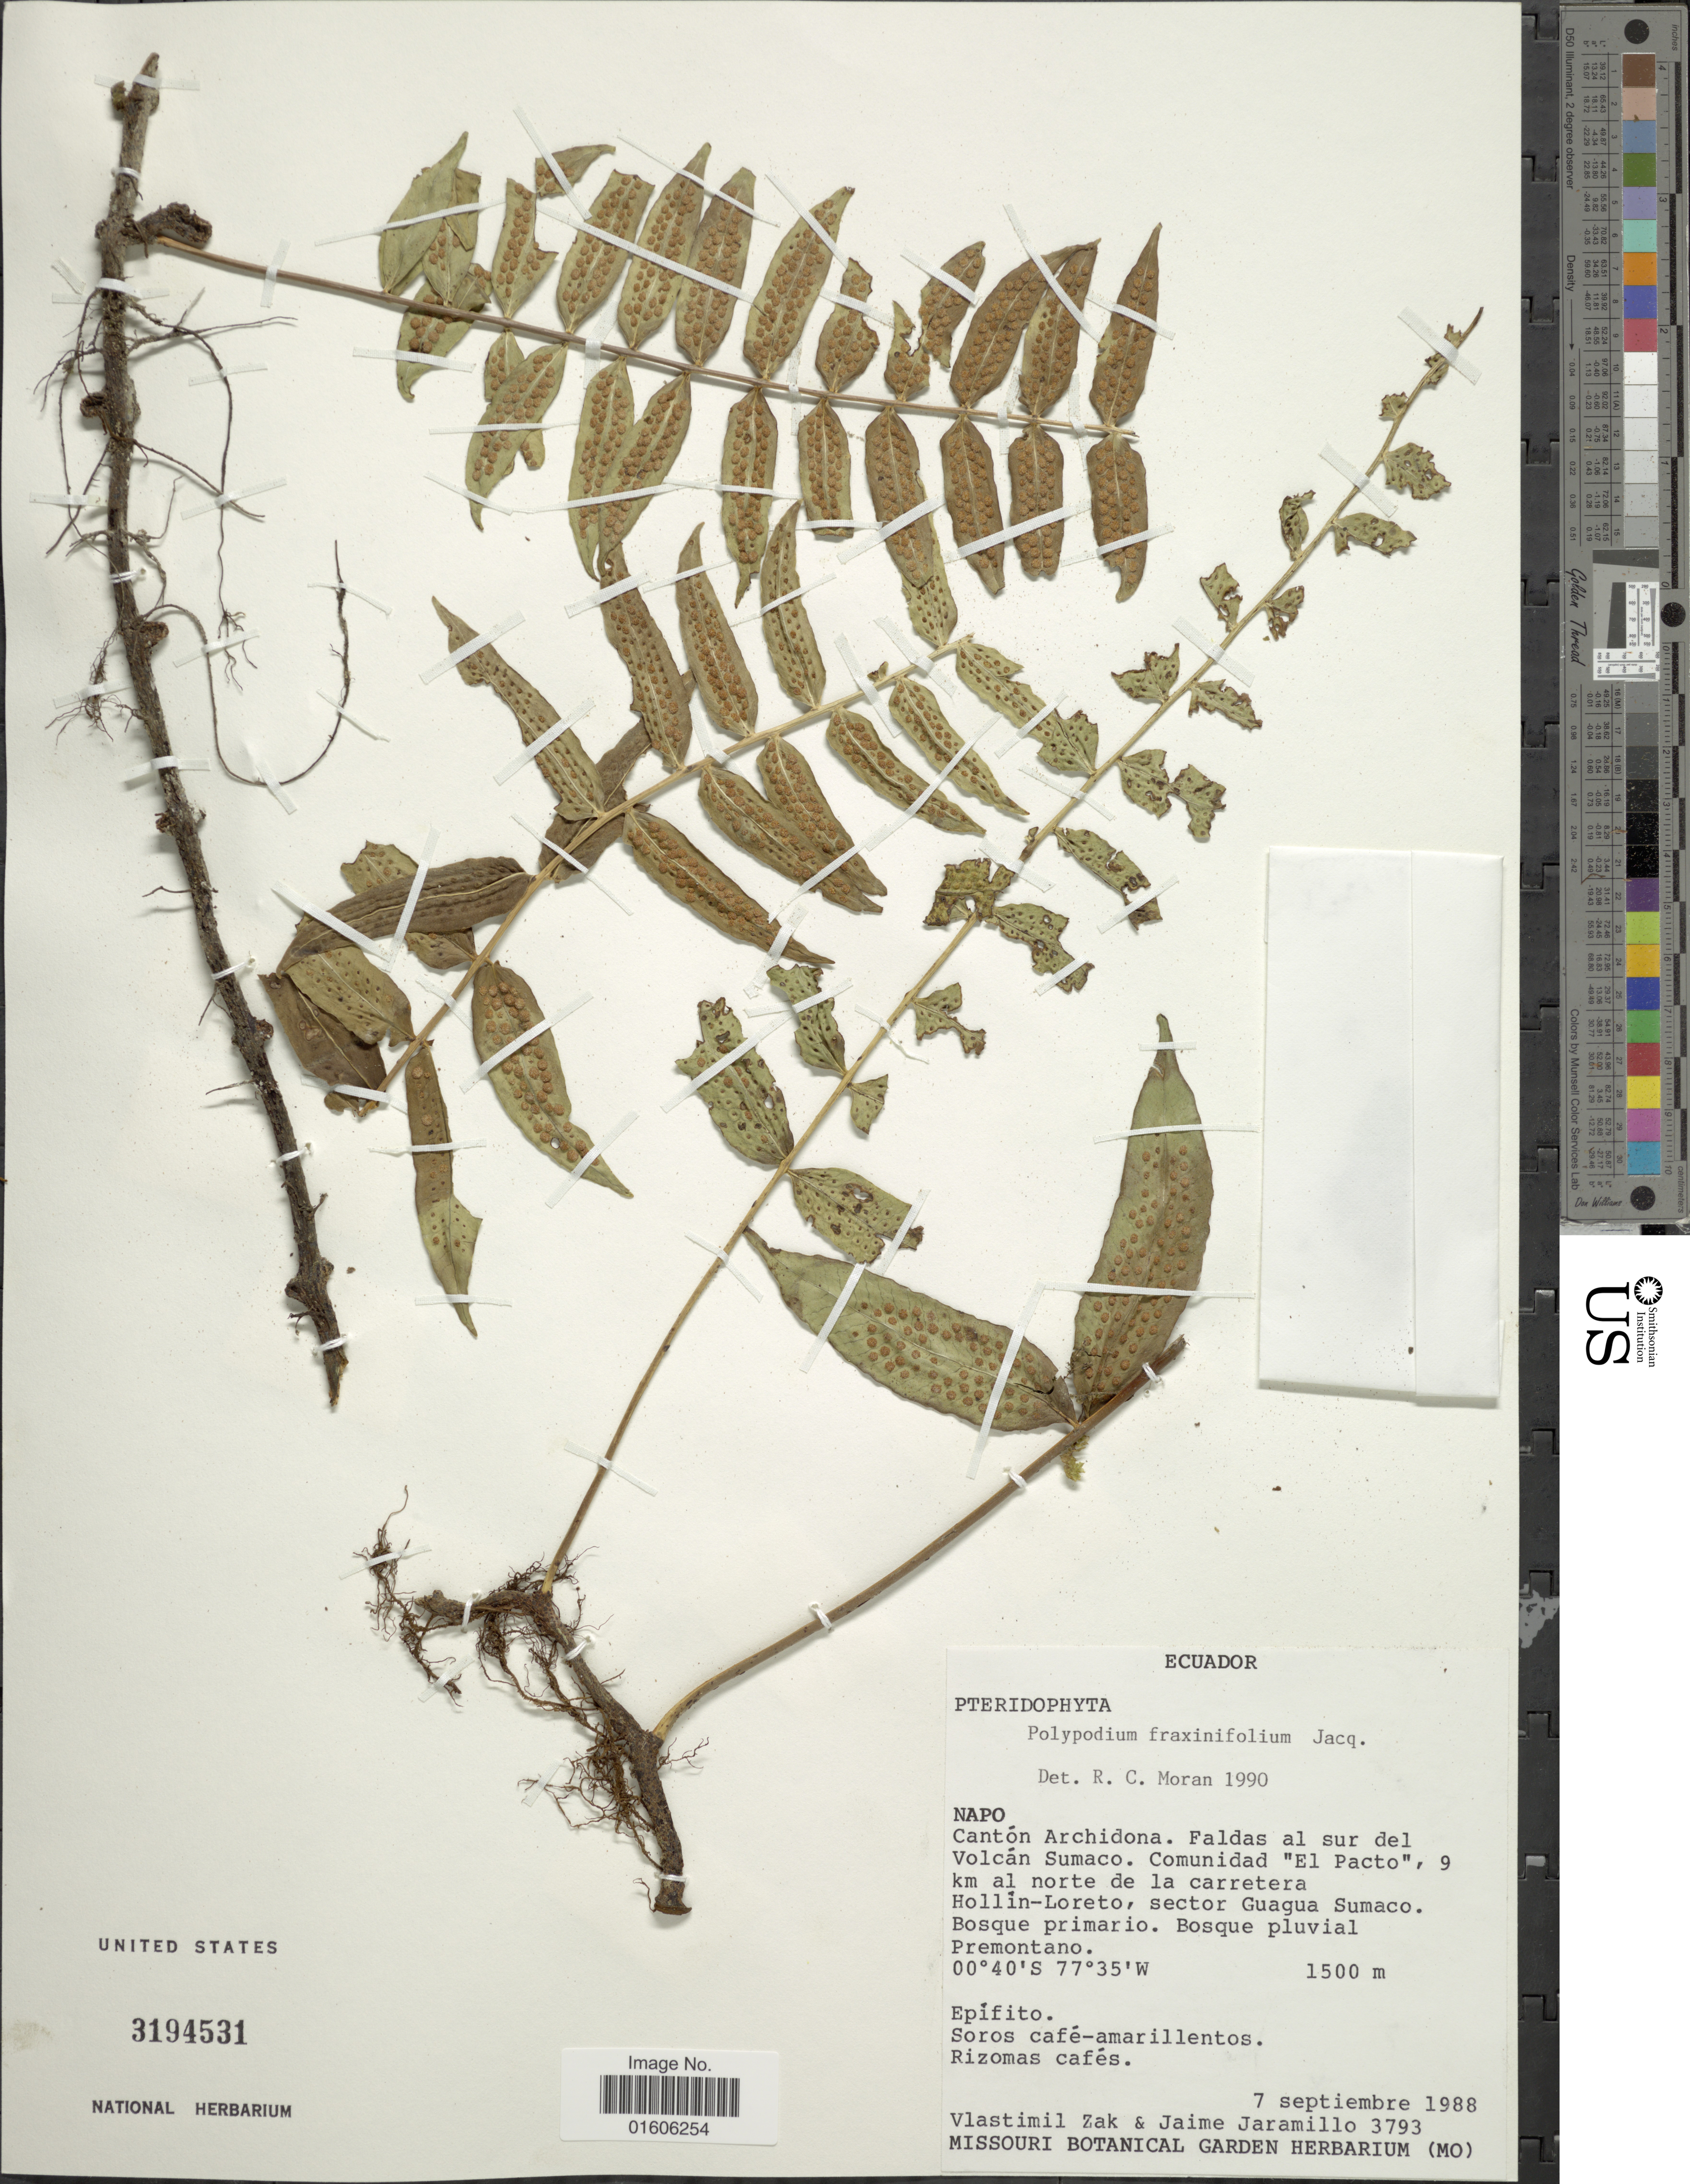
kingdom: Plantae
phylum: Tracheophyta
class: Polypodiopsida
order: Polypodiales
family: Polypodiaceae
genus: Serpocaulon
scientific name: Serpocaulon fraxinifolium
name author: (Jacq.) A.R. Sm.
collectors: V. Zak & J. Jaramillo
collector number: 3793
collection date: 1988-09-07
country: Ecuador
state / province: Napo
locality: Napo. Cantón Archidona. Faldas al sur del Volcán Sumaco. Comunidad "El Pacto", 9 km al norte de la carretera Hollin-Loreto, sector Guagua Sumaco.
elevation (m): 1500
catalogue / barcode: US 3194531